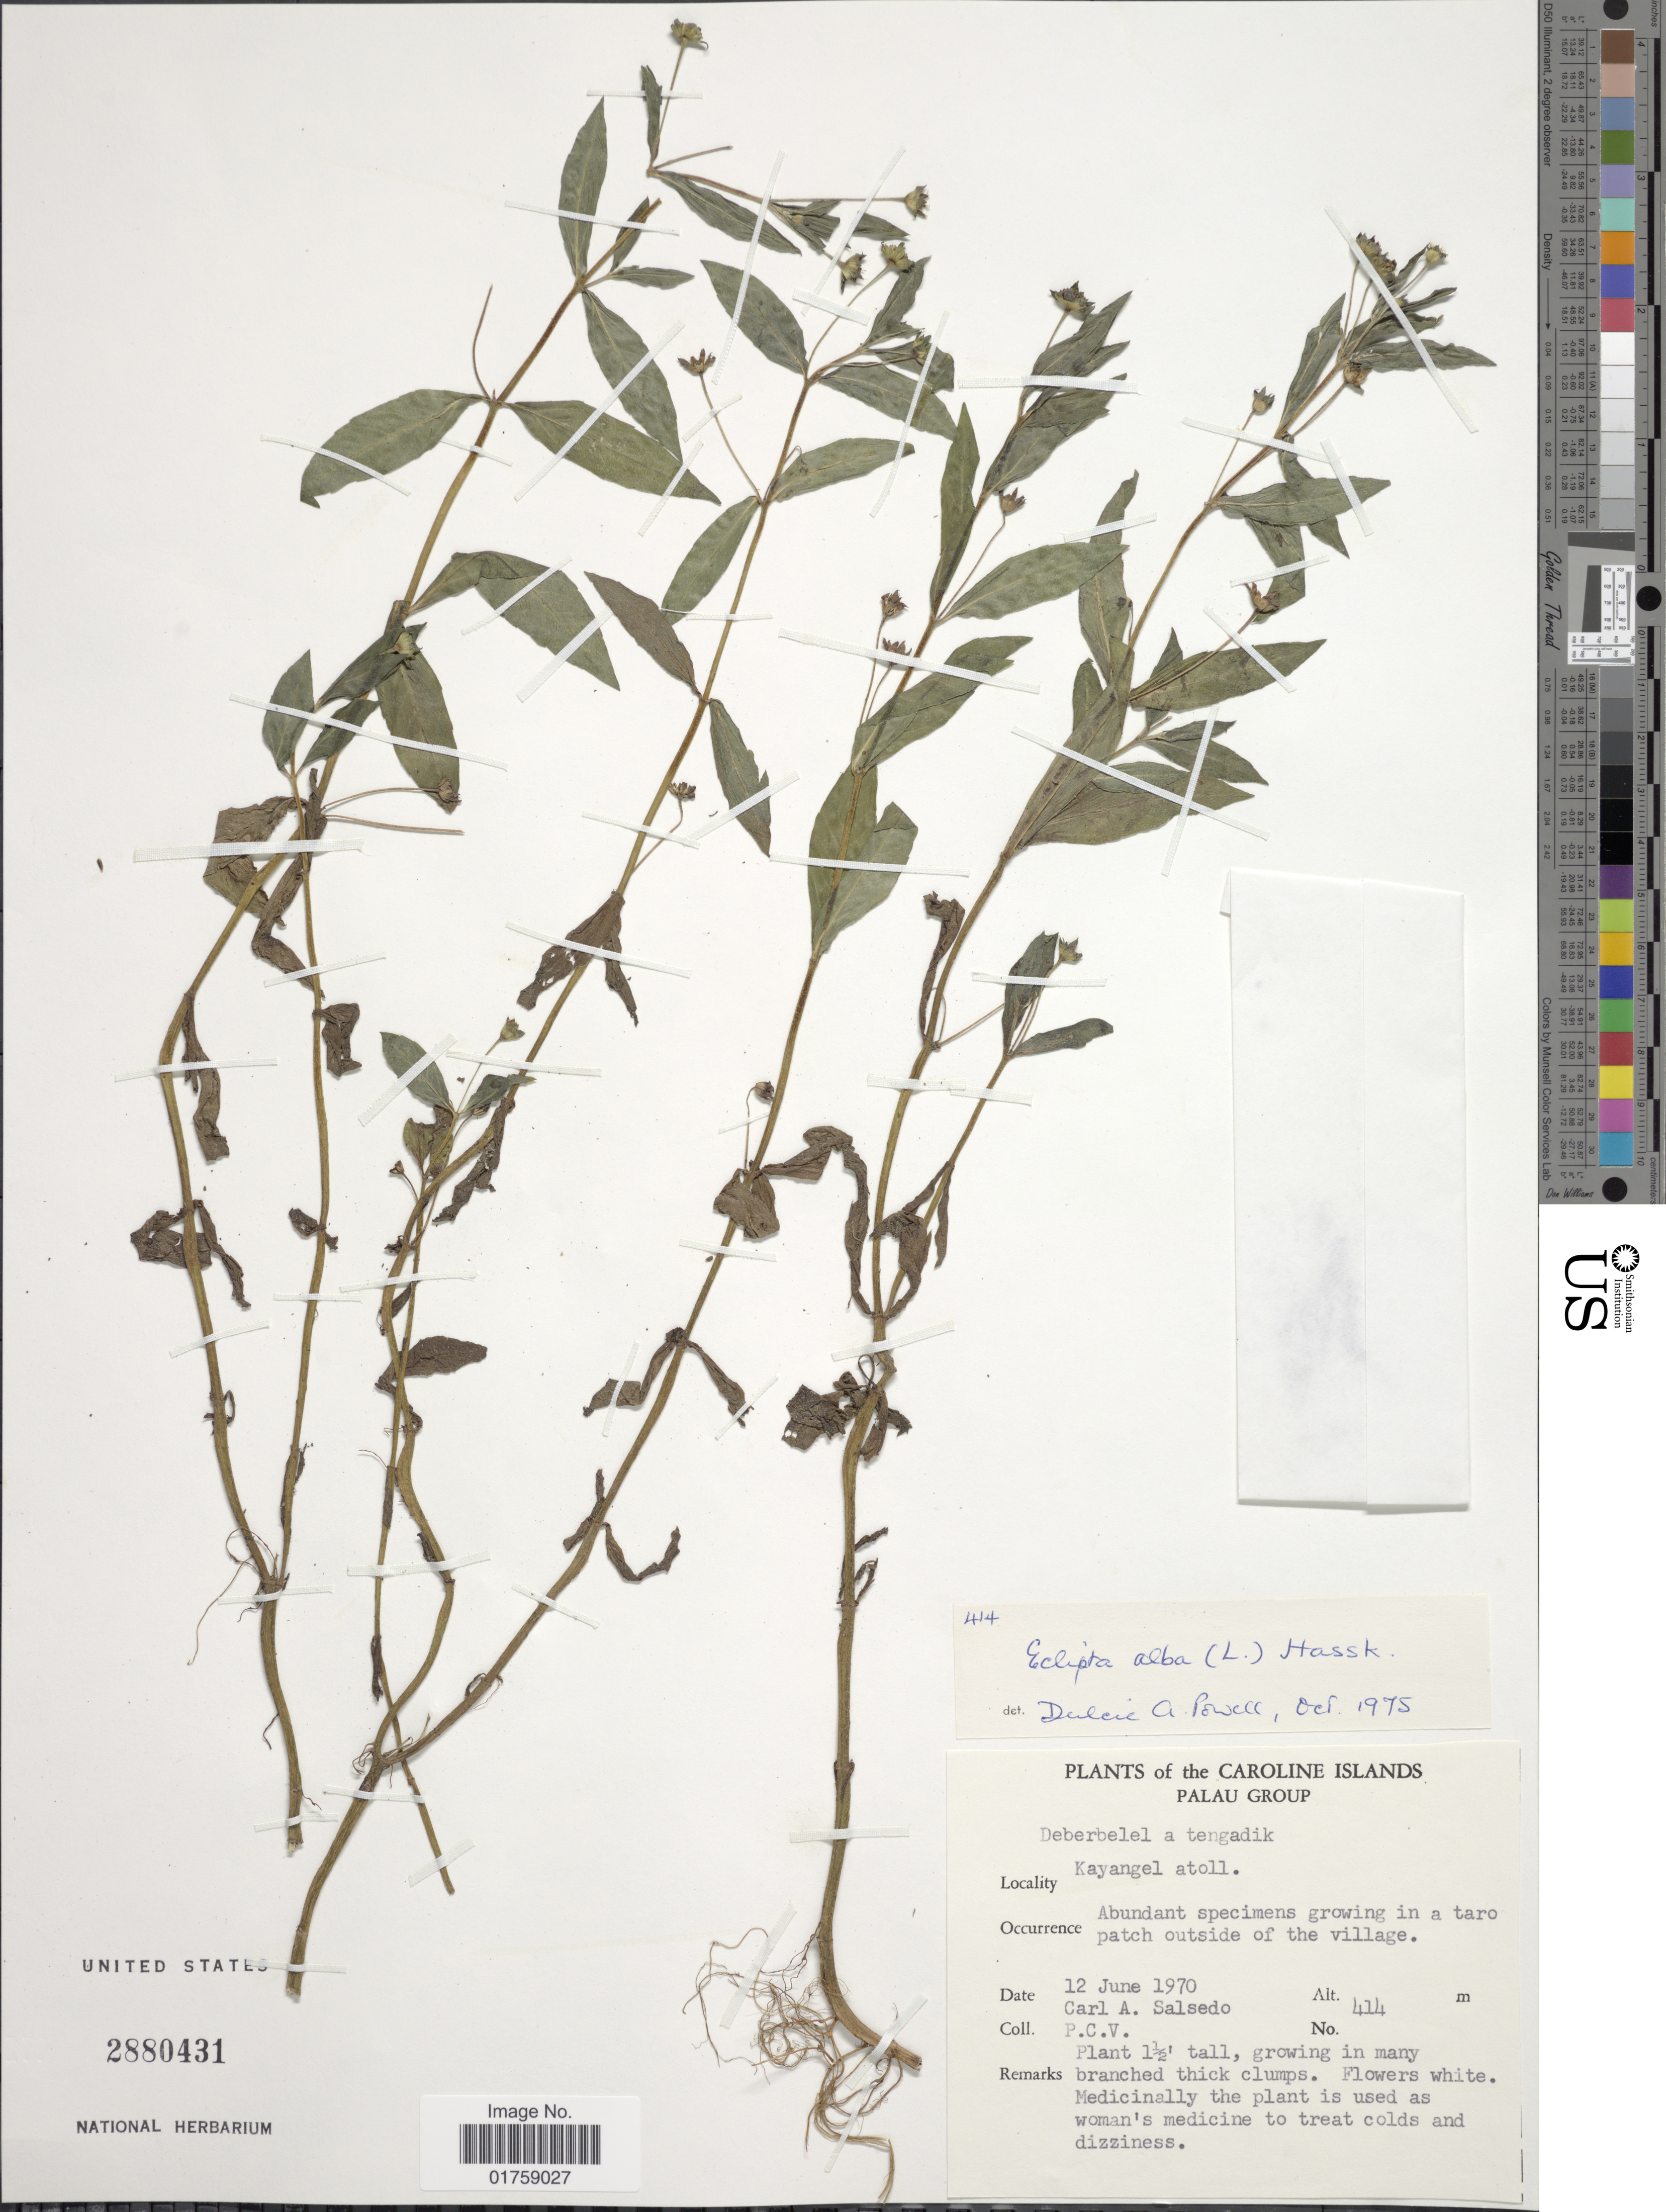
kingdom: Plantae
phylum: Tracheophyta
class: Magnoliopsida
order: Asterales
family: Asteraceae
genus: Eclipta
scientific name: Eclipta alba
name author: (L.) Hassk.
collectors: C.A. Salsedo & P.C.V.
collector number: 414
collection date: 1970-06-12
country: Palau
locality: The Caroline Islands. Palau Group. Kwayangel atoll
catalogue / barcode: US 2880431